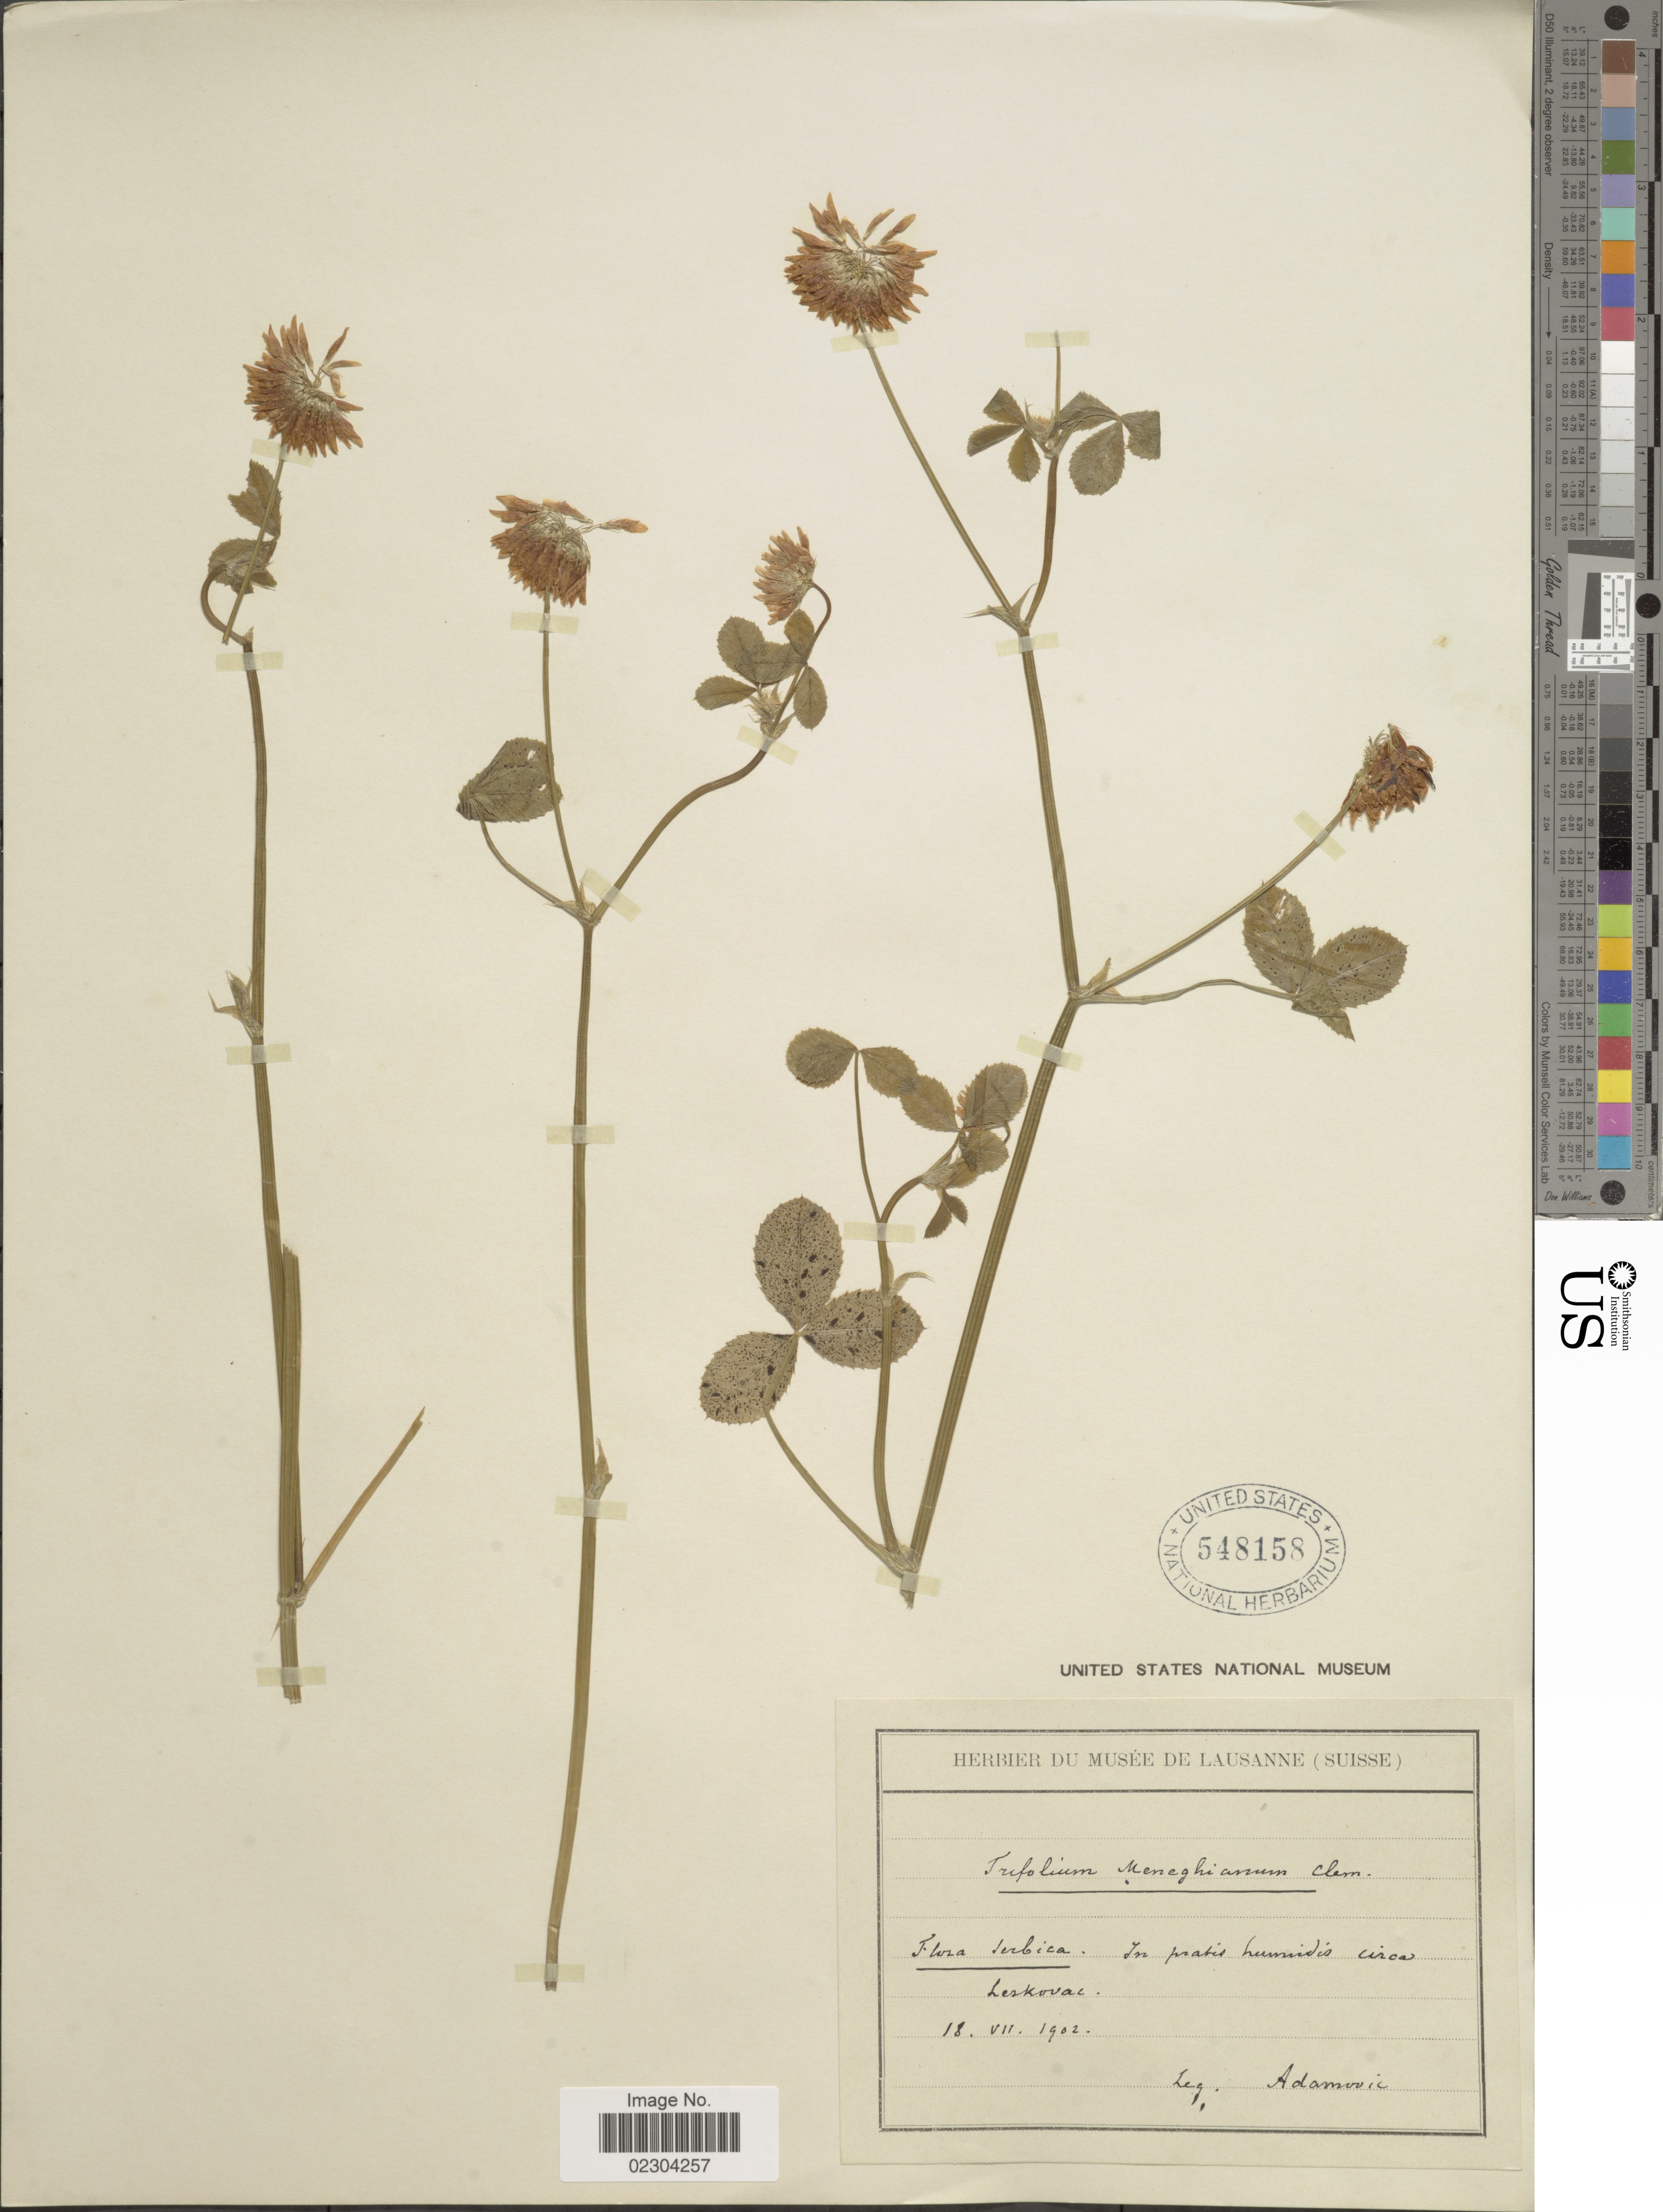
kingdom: Plantae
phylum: Tracheophyta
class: Magnoliopsida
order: Fabales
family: Fabaceae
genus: Trifolium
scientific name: Trifolium meneghinianum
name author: Clementi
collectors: L. Adamović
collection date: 1902-07-18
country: Serbia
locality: In partis humidis circa Leskovac [interpreted]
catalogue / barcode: US 548158